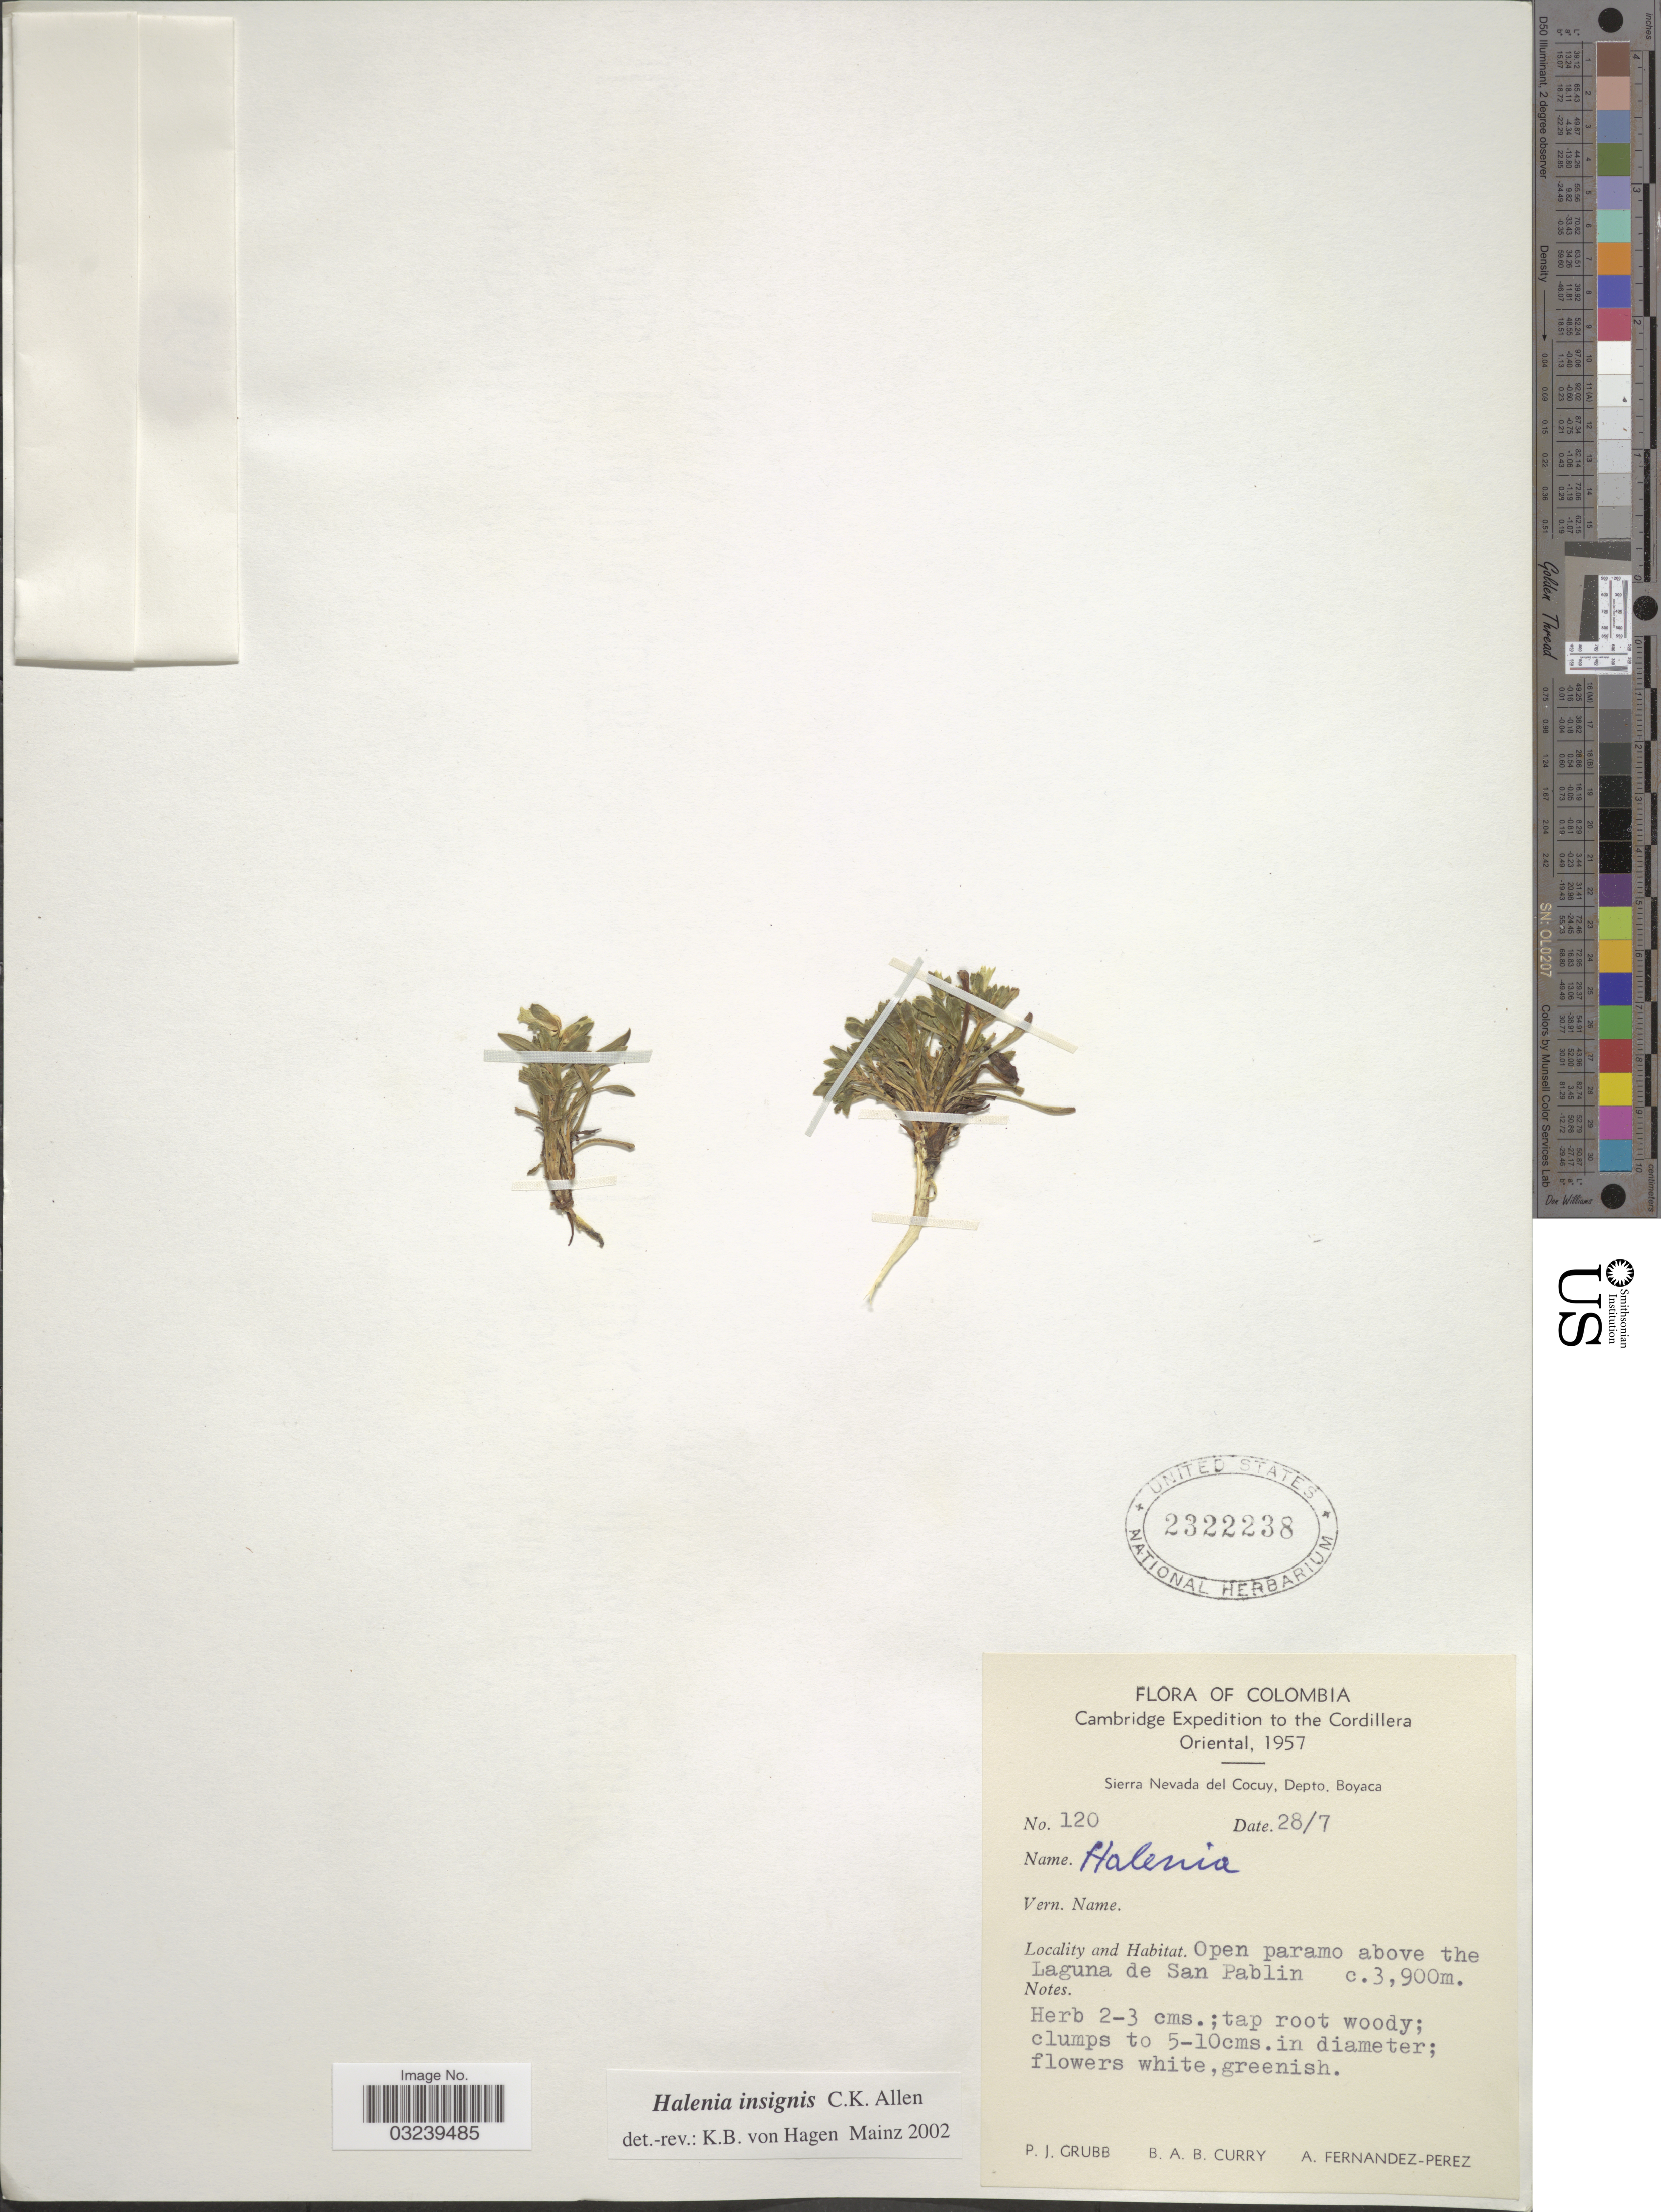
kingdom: Plantae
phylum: Tracheophyta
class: Magnoliopsida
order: Gentianales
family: Gentianaceae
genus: Halenia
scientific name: Halenia insignis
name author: C.K. Allen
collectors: P. J. Grubb, B. A. B. Curry & A. Fernández-Pérez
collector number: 120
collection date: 1957-07-28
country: Colombia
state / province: Boyacá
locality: Cordillera Oriental, Sierra Nevada del Cocuy, Depto. Boyaca, Open paramo above the Laguna de San Pablin.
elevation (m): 3900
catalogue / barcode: US 2322238